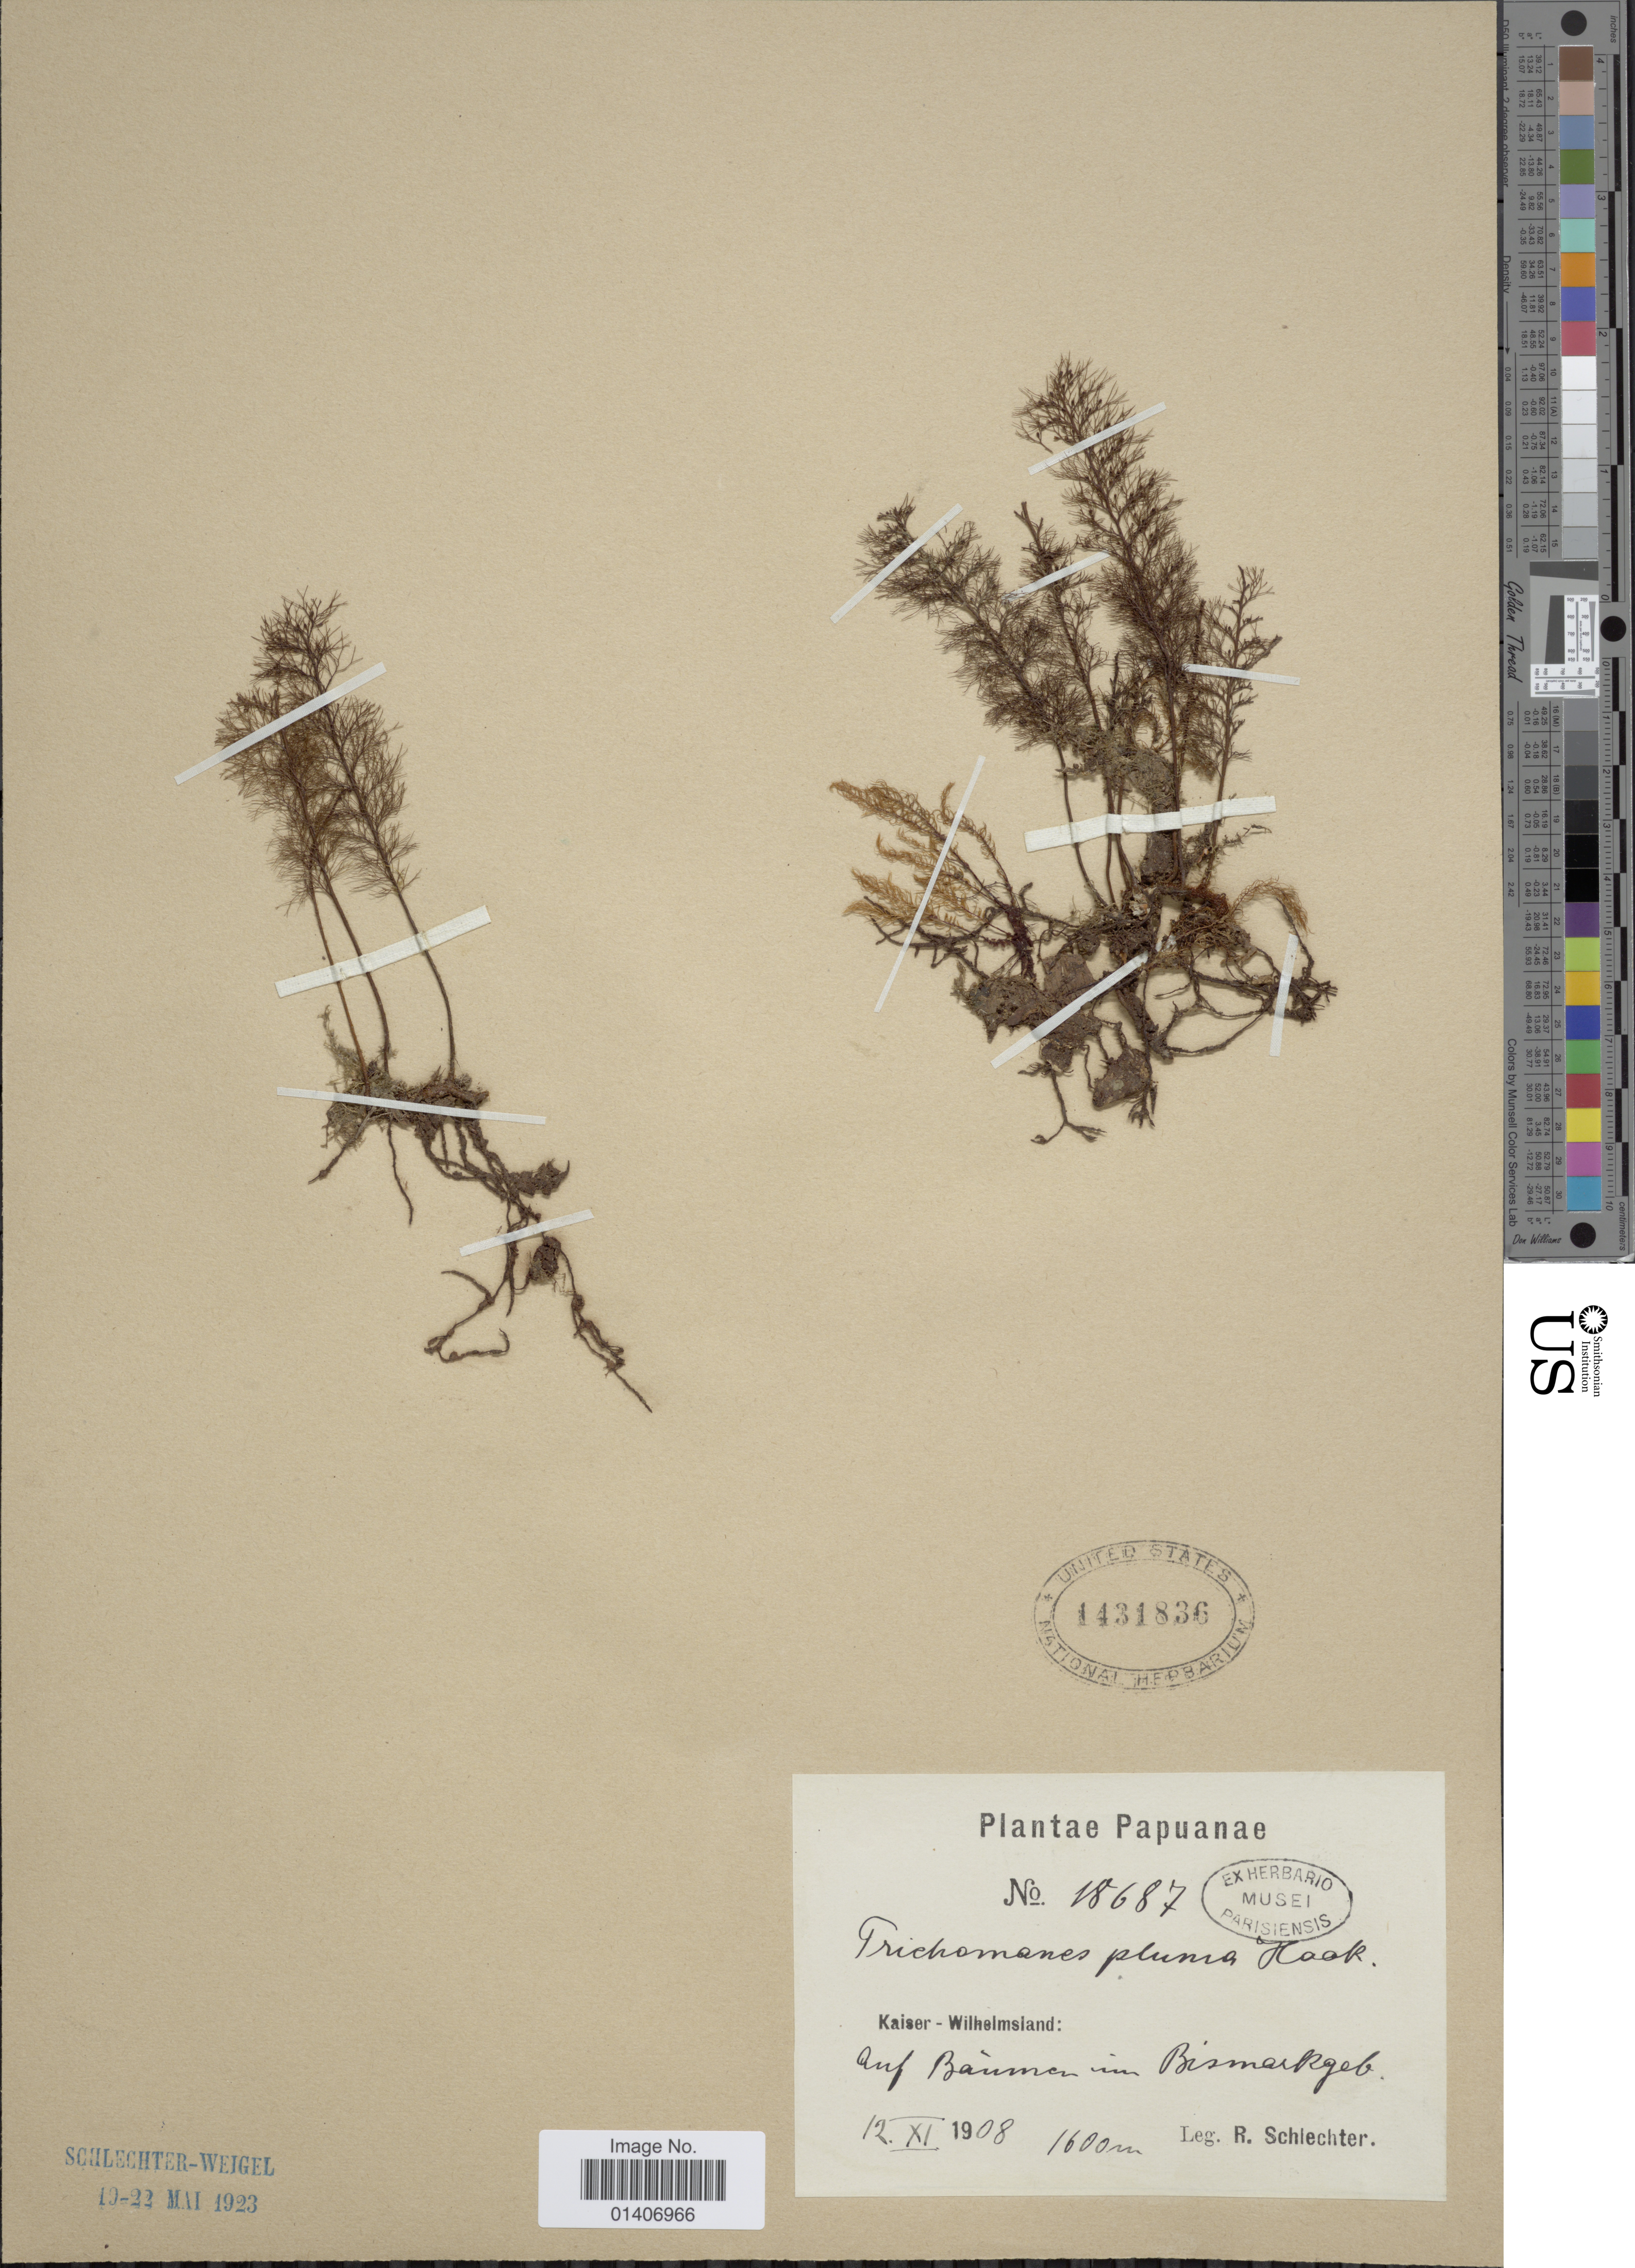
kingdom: Plantae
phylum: Tracheophyta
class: Polypodiopsida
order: Hymenophyllales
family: Hymenophyllaceae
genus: Abrodictyum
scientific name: Abrodictyum meifolium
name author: (Bory) Ebihara & K. Iwats.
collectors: F. R. R. Schlechter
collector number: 18687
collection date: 1908-11-12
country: Papua New Guinea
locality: Kaiser-Wilhelmsland, Auf Bäumen in Bismarck geb.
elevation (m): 1600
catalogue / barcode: US 1431836